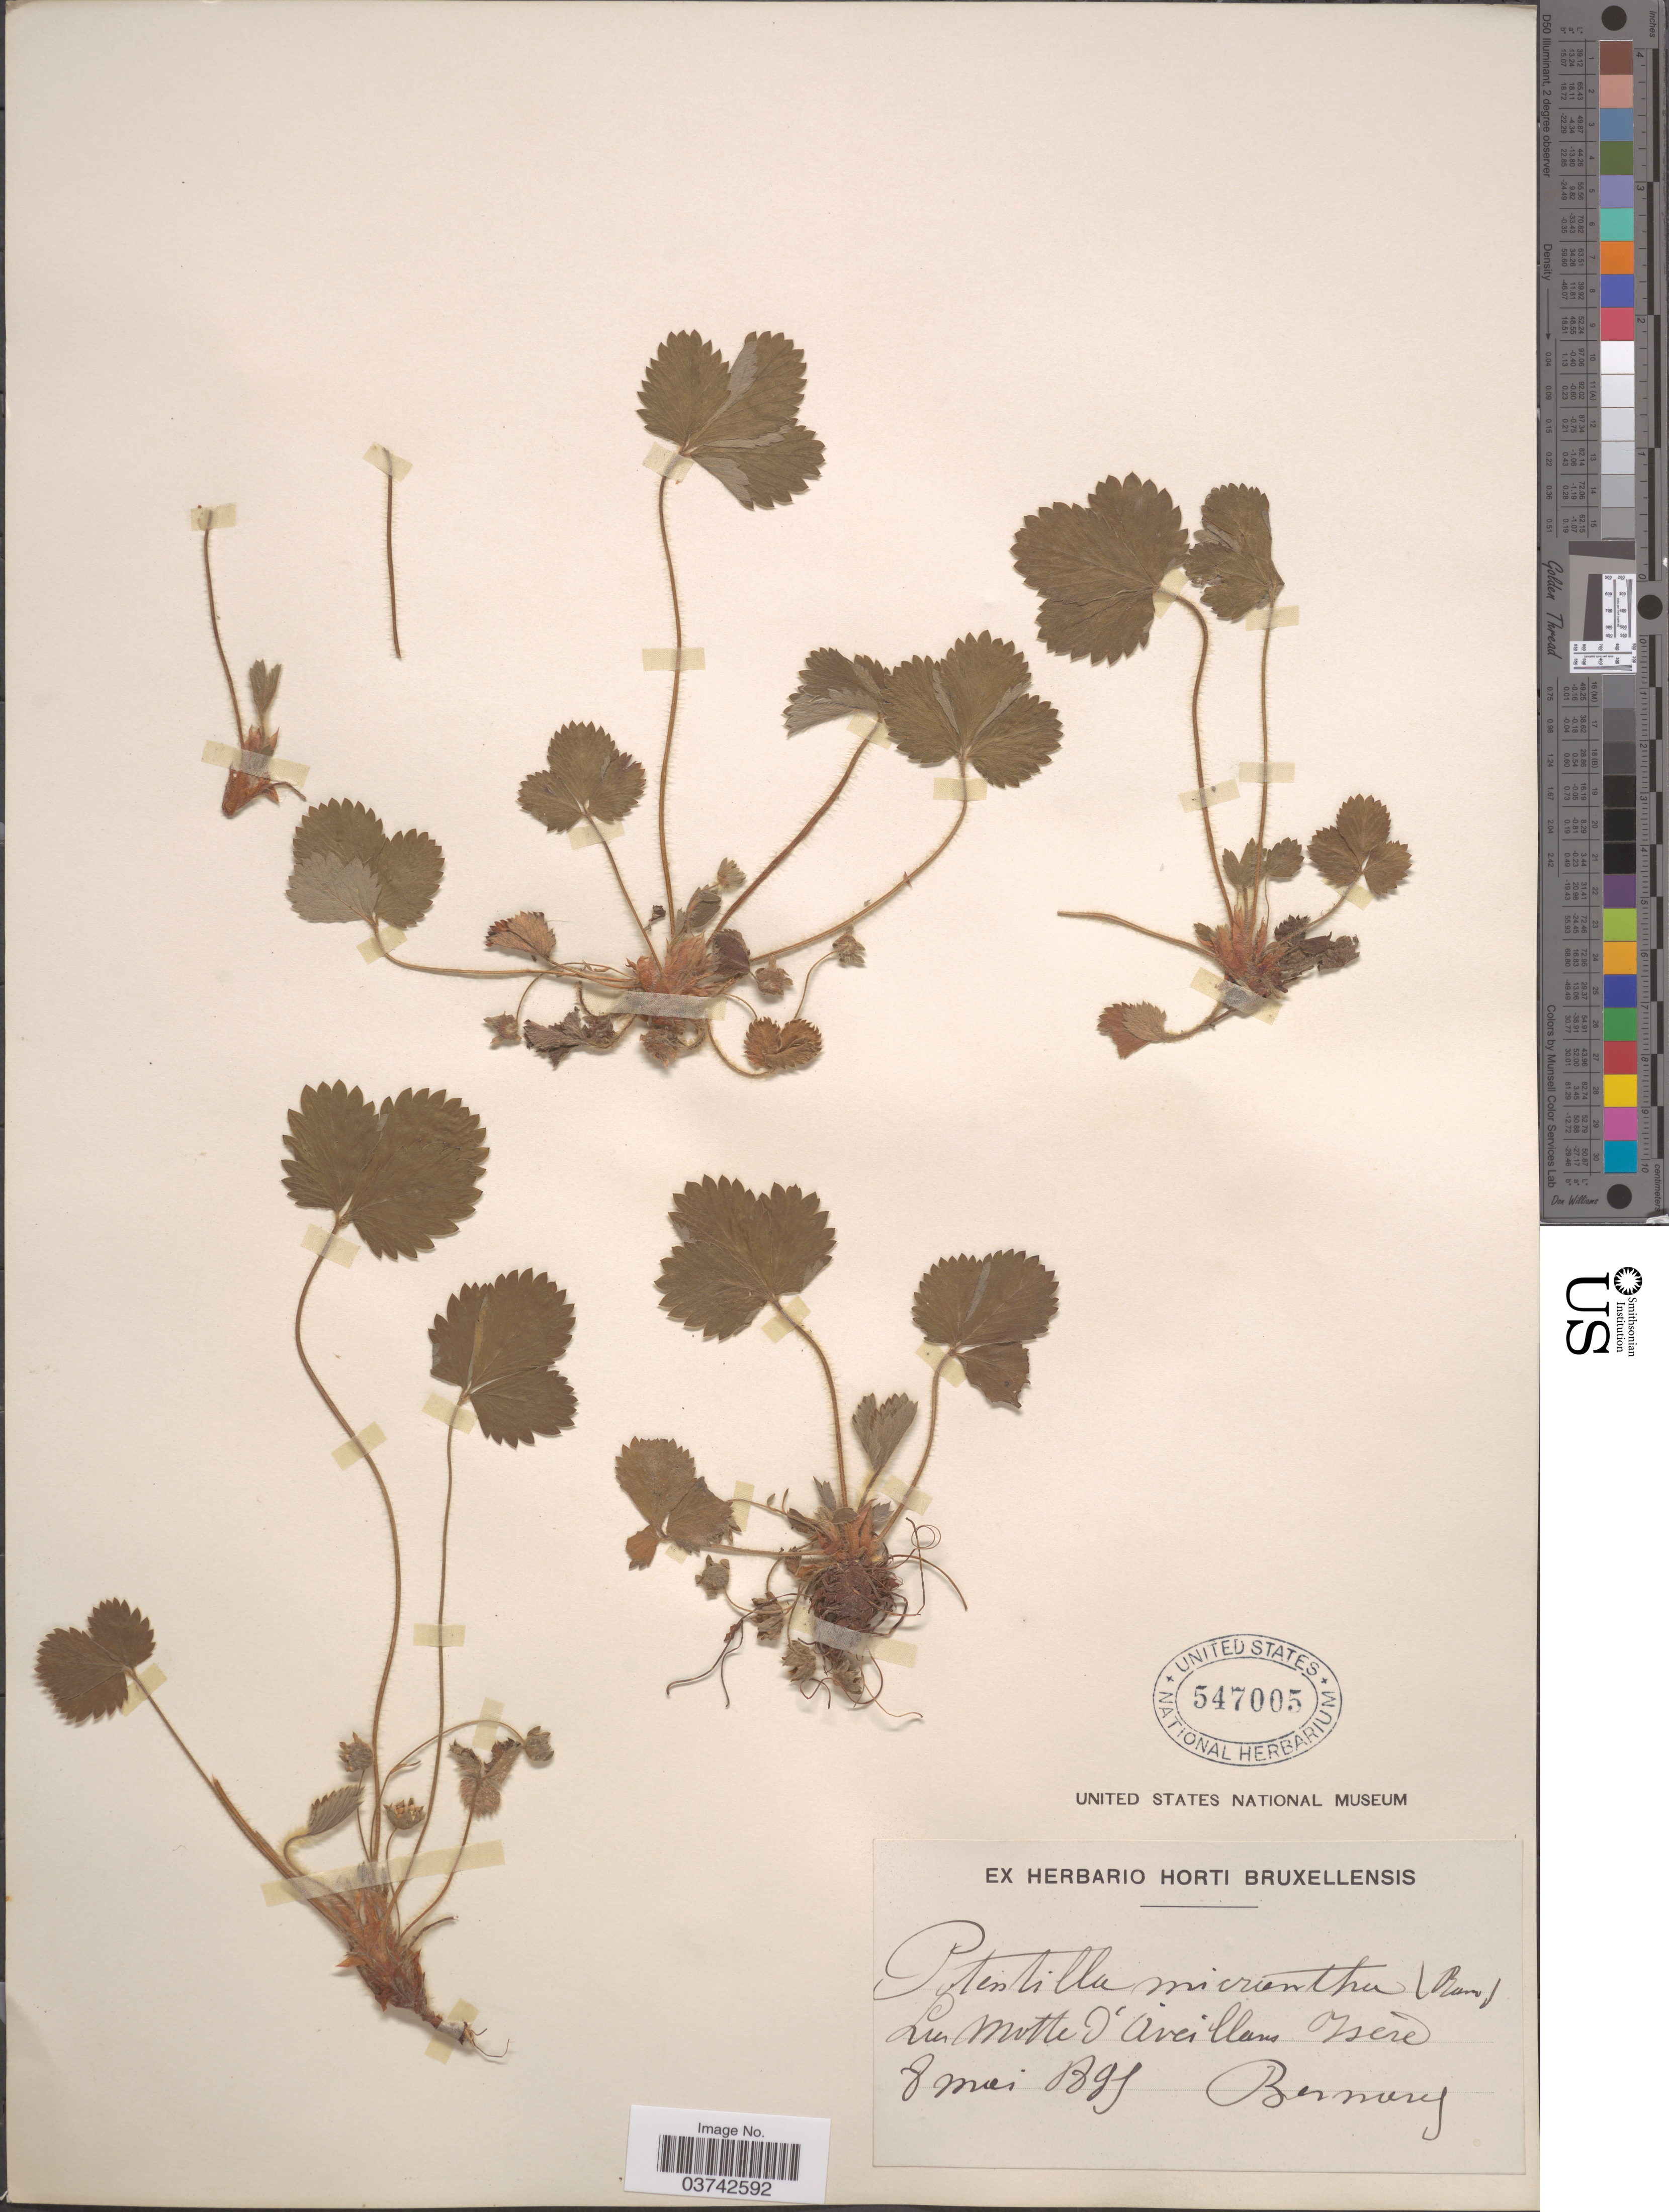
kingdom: Plantae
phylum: Tracheophyta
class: Magnoliopsida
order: Rosales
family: Rosaceae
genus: Potentilla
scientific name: Potentilla micrantha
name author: Ramond ex DC.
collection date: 1895-05-08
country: France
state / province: Auvergne-Rhône-Alpes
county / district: Isère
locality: La Motte d'Aveillans Isère.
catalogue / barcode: US 547005